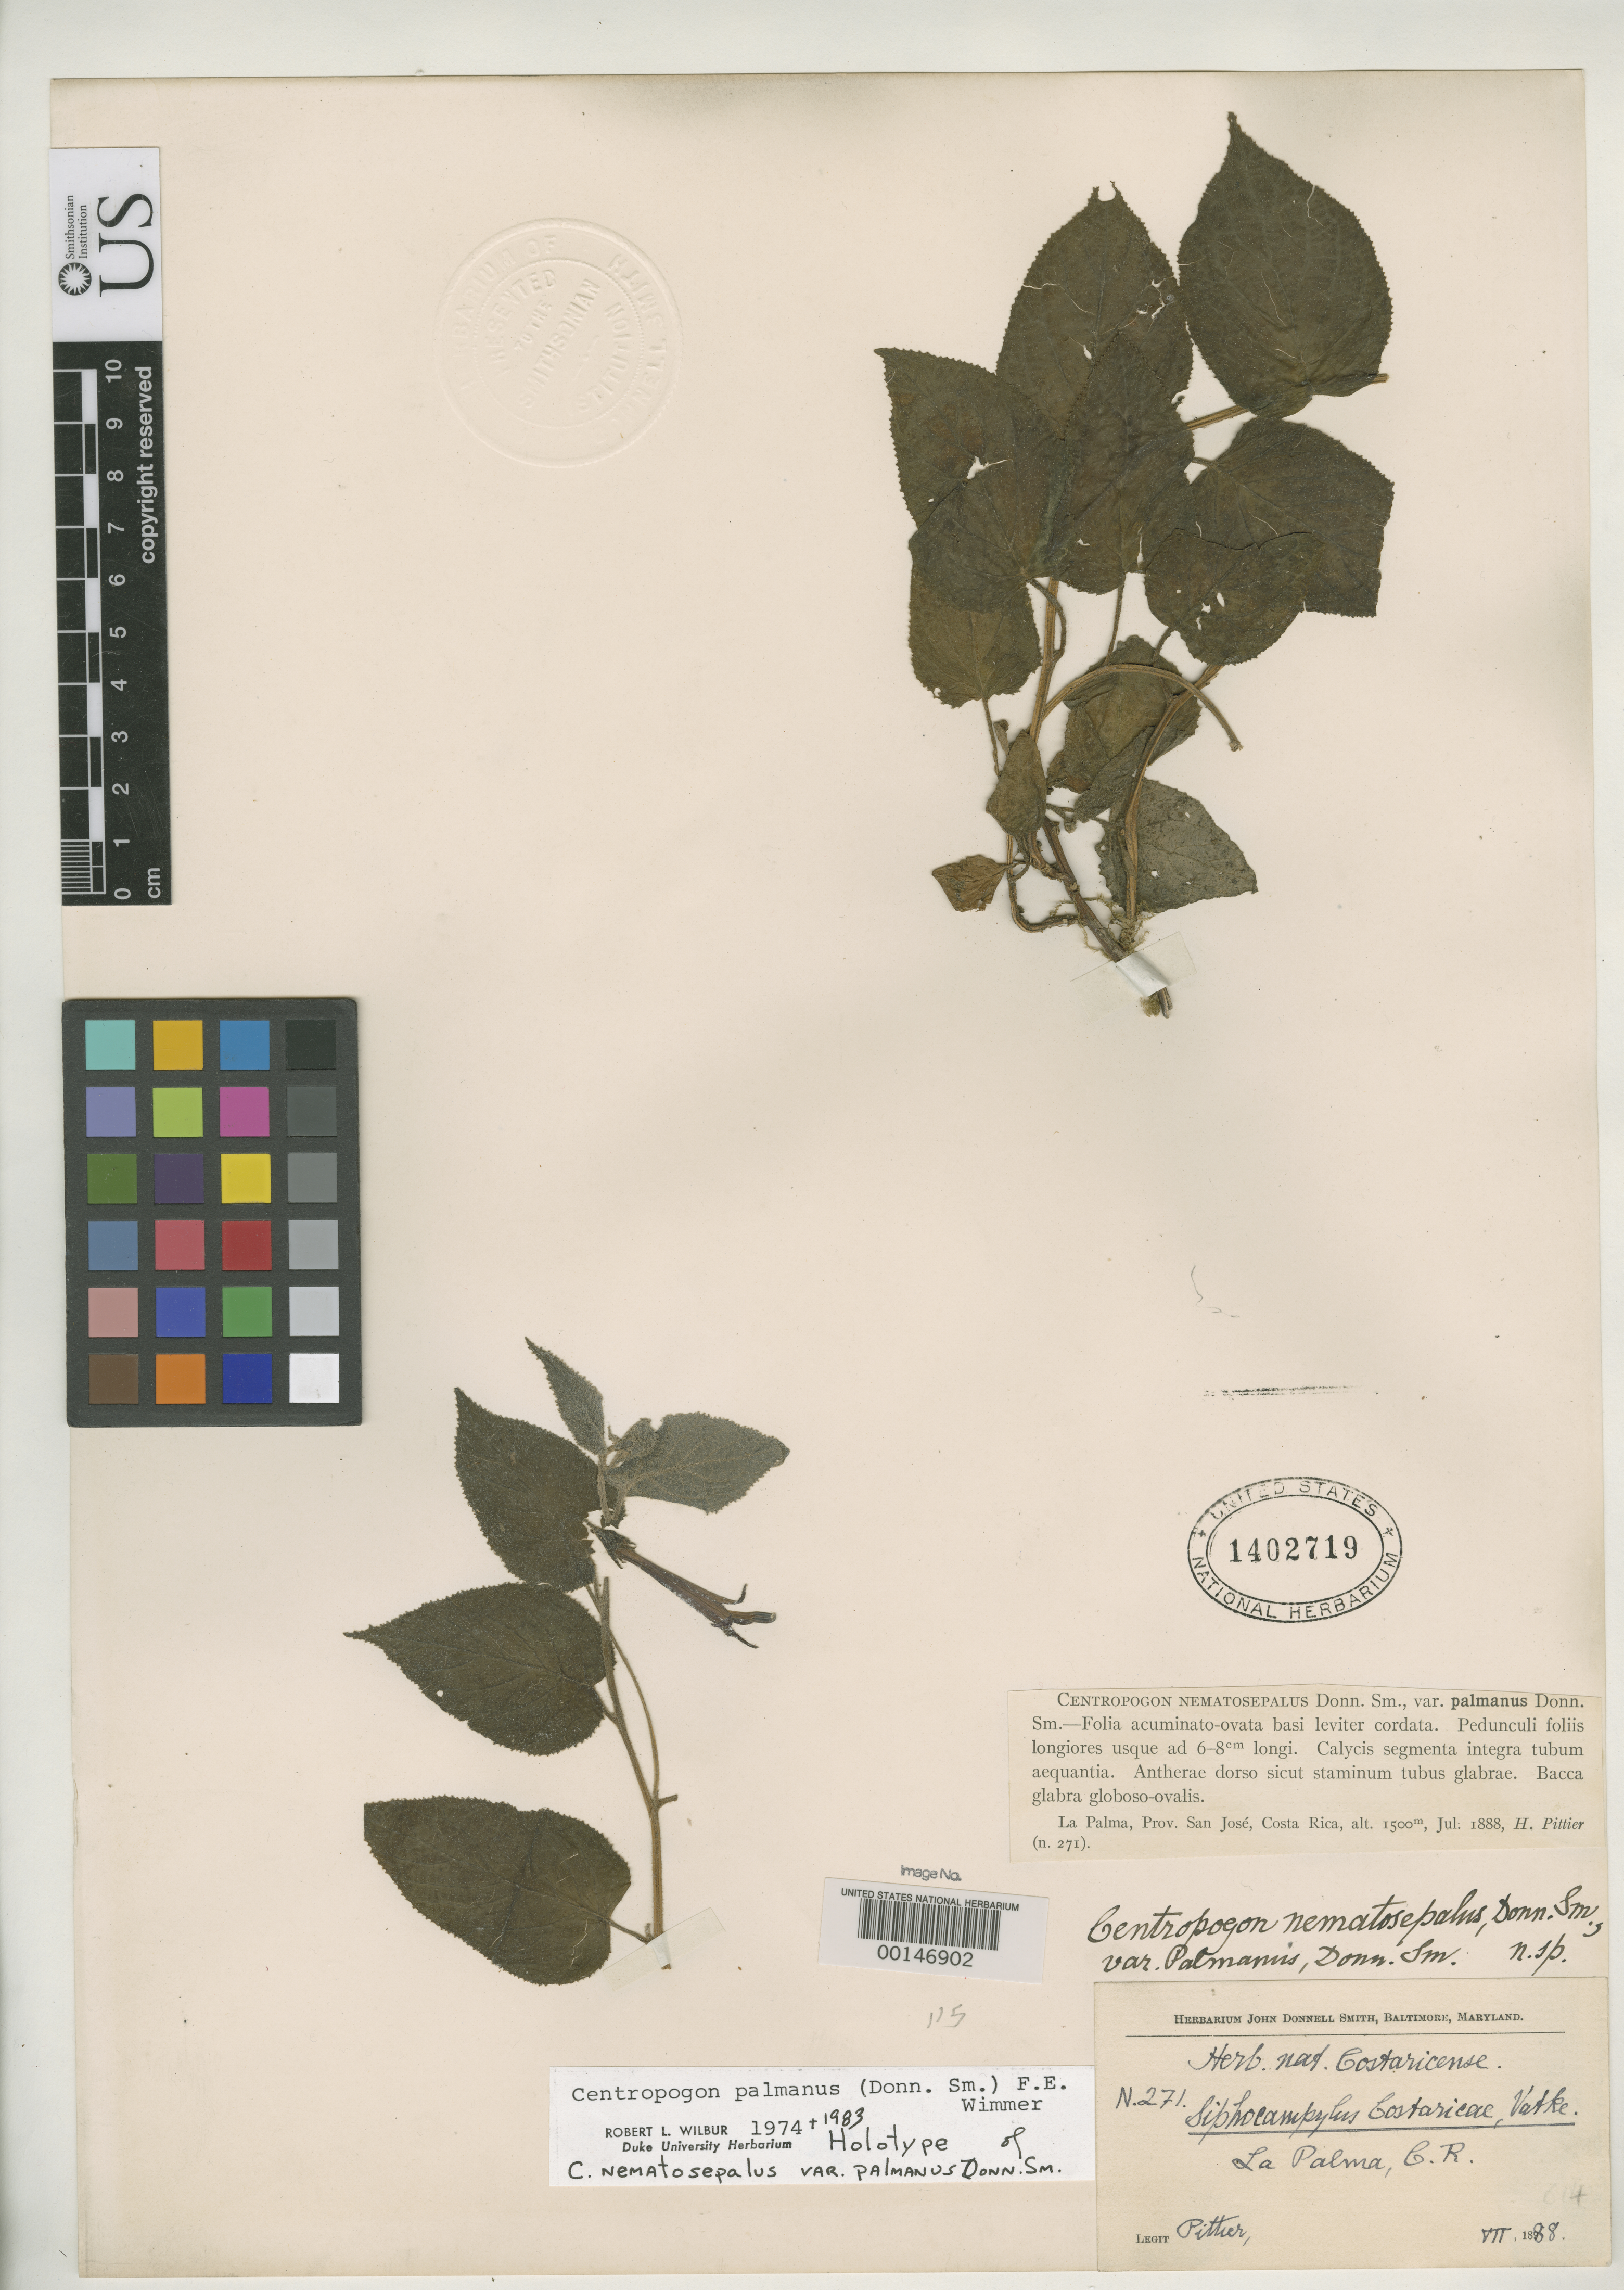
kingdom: Plantae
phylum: Tracheophyta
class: Magnoliopsida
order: Asterales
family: Campanulaceae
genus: Centropogon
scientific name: Centropogon nematosepalus var. palmanus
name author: Donn. Sm.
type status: Holotype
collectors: H. F. Pittier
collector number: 271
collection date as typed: Jul 1888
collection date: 1888-07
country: Costa Rica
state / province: San José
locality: La Palma.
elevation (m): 1500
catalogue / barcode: US 1402719